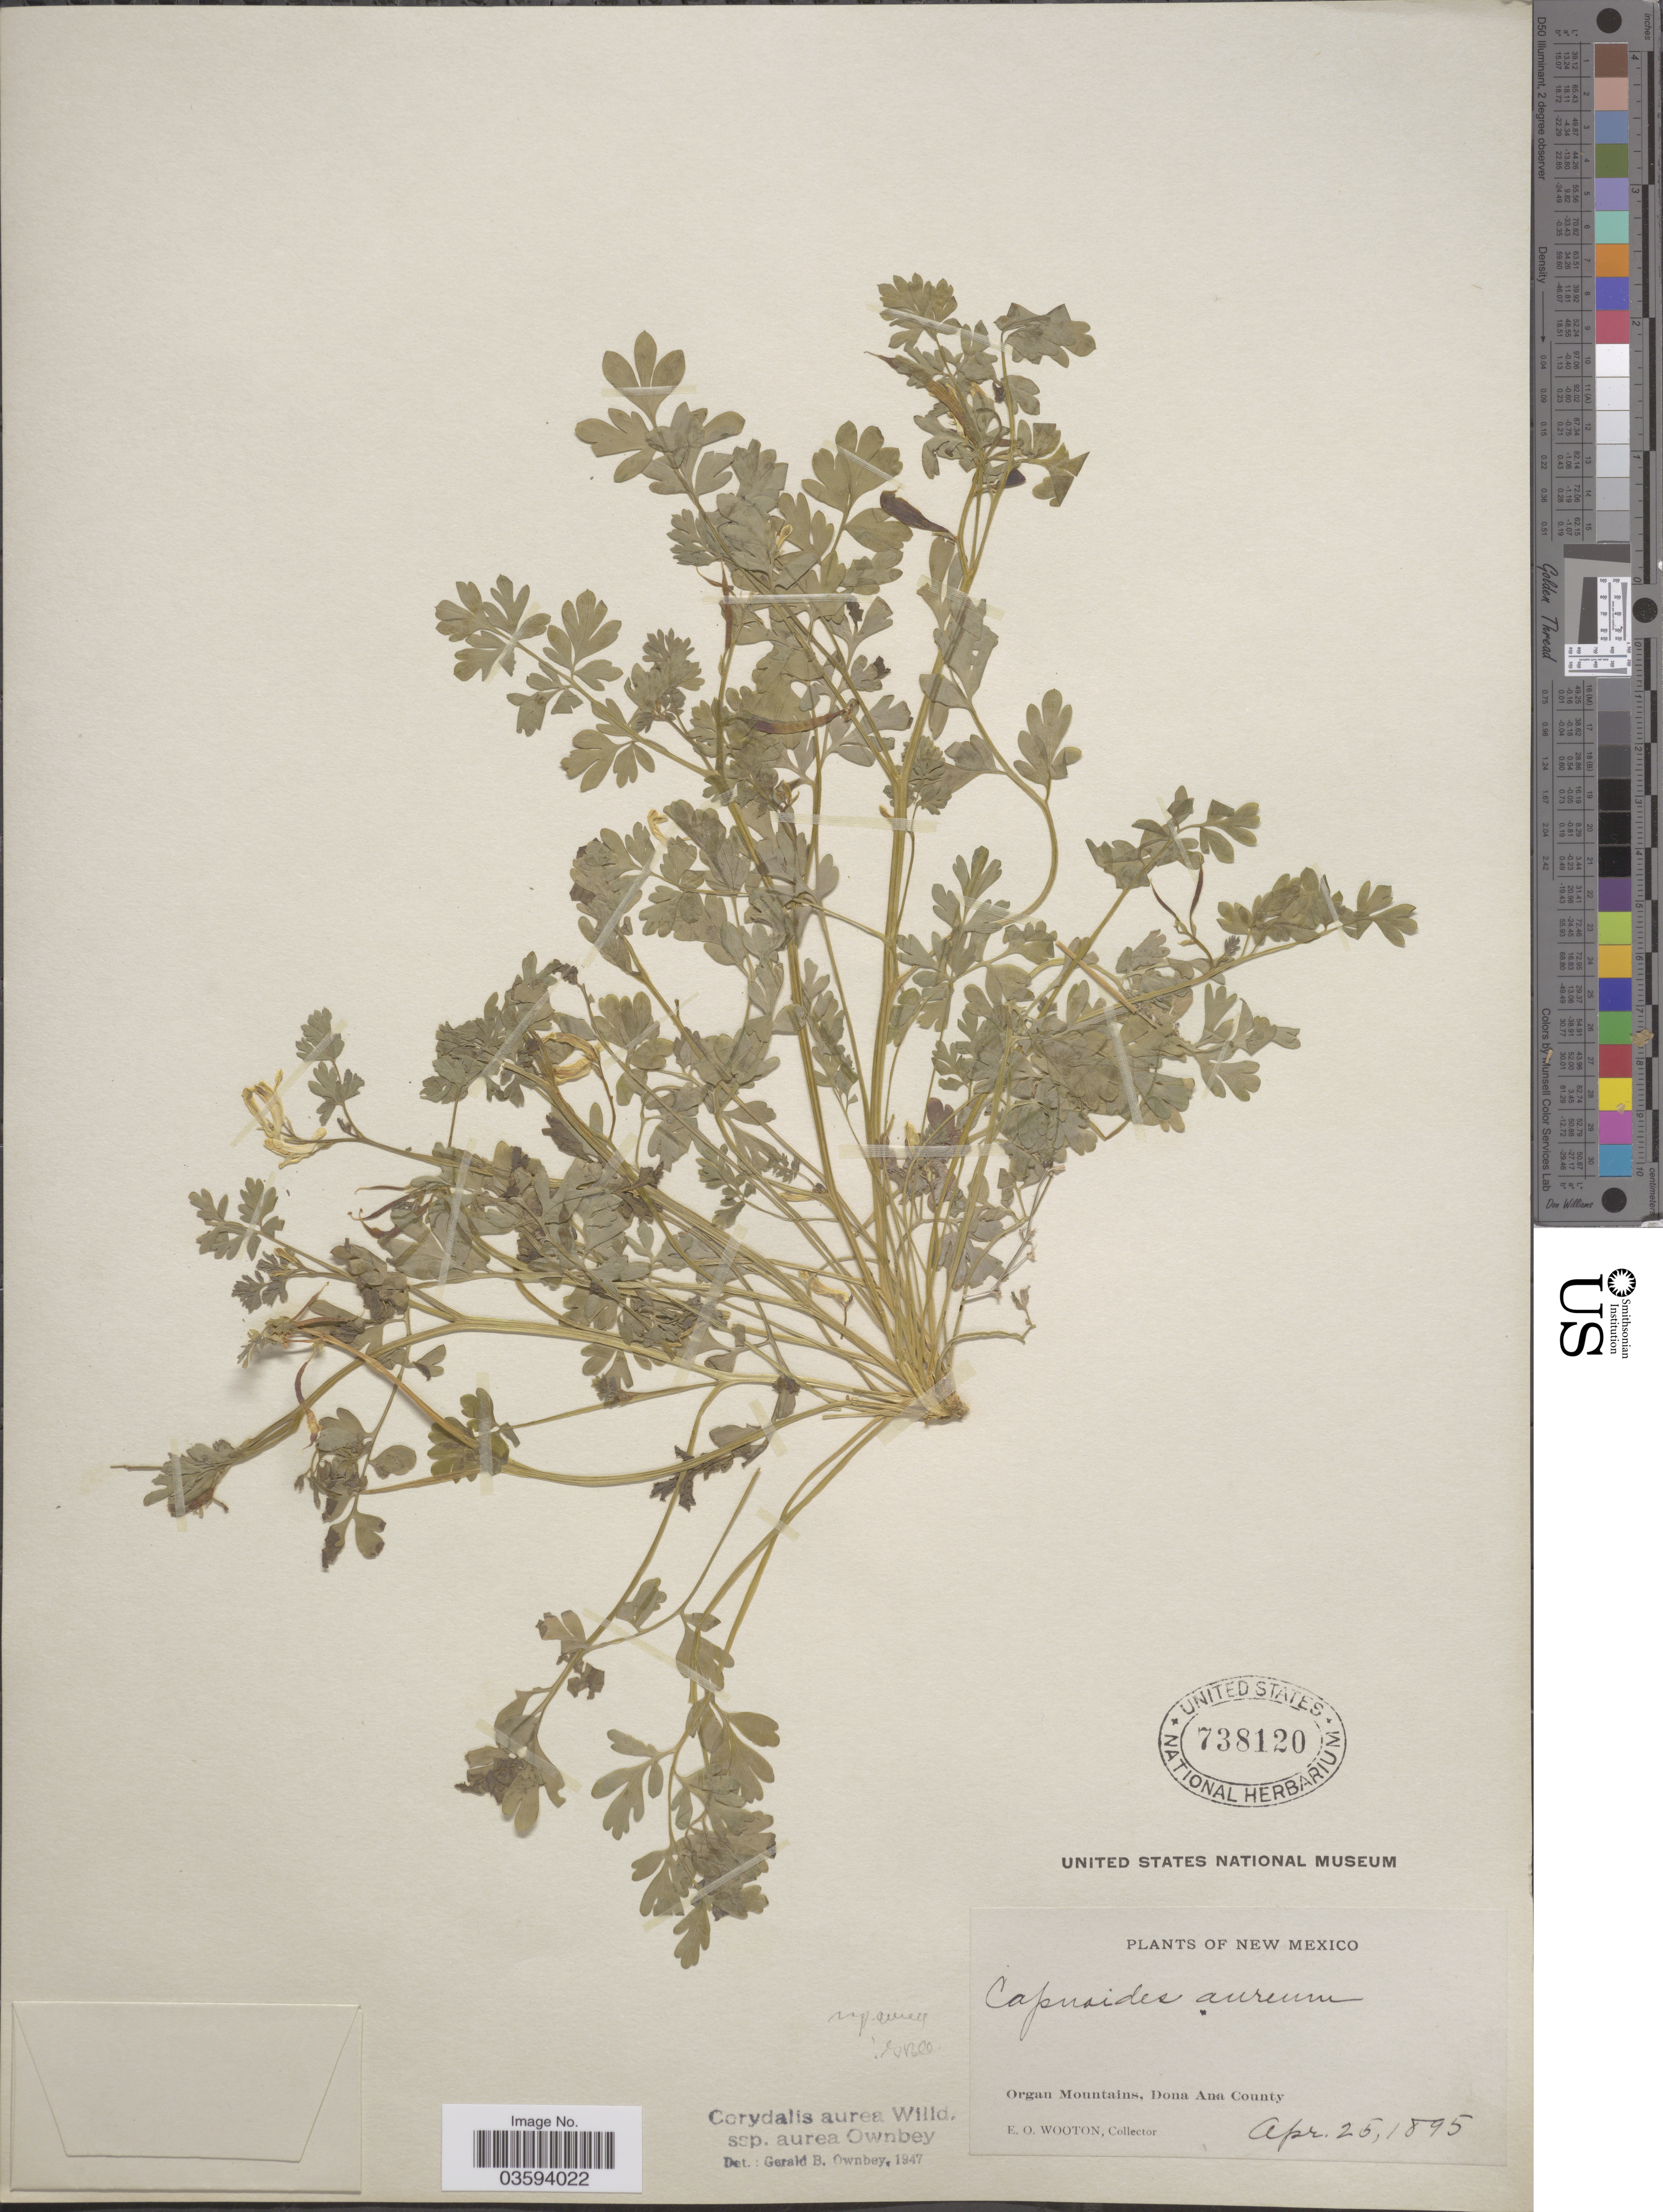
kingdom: Plantae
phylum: Tracheophyta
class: Magnoliopsida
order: Ranunculales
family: Papaveraceae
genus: Corydalis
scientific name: Corydalis aurea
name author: Willd.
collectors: E. O. Wooton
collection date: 1895-04-25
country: United States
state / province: New Mexico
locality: Organ Mountains, Dona Ana County.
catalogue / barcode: US 738120